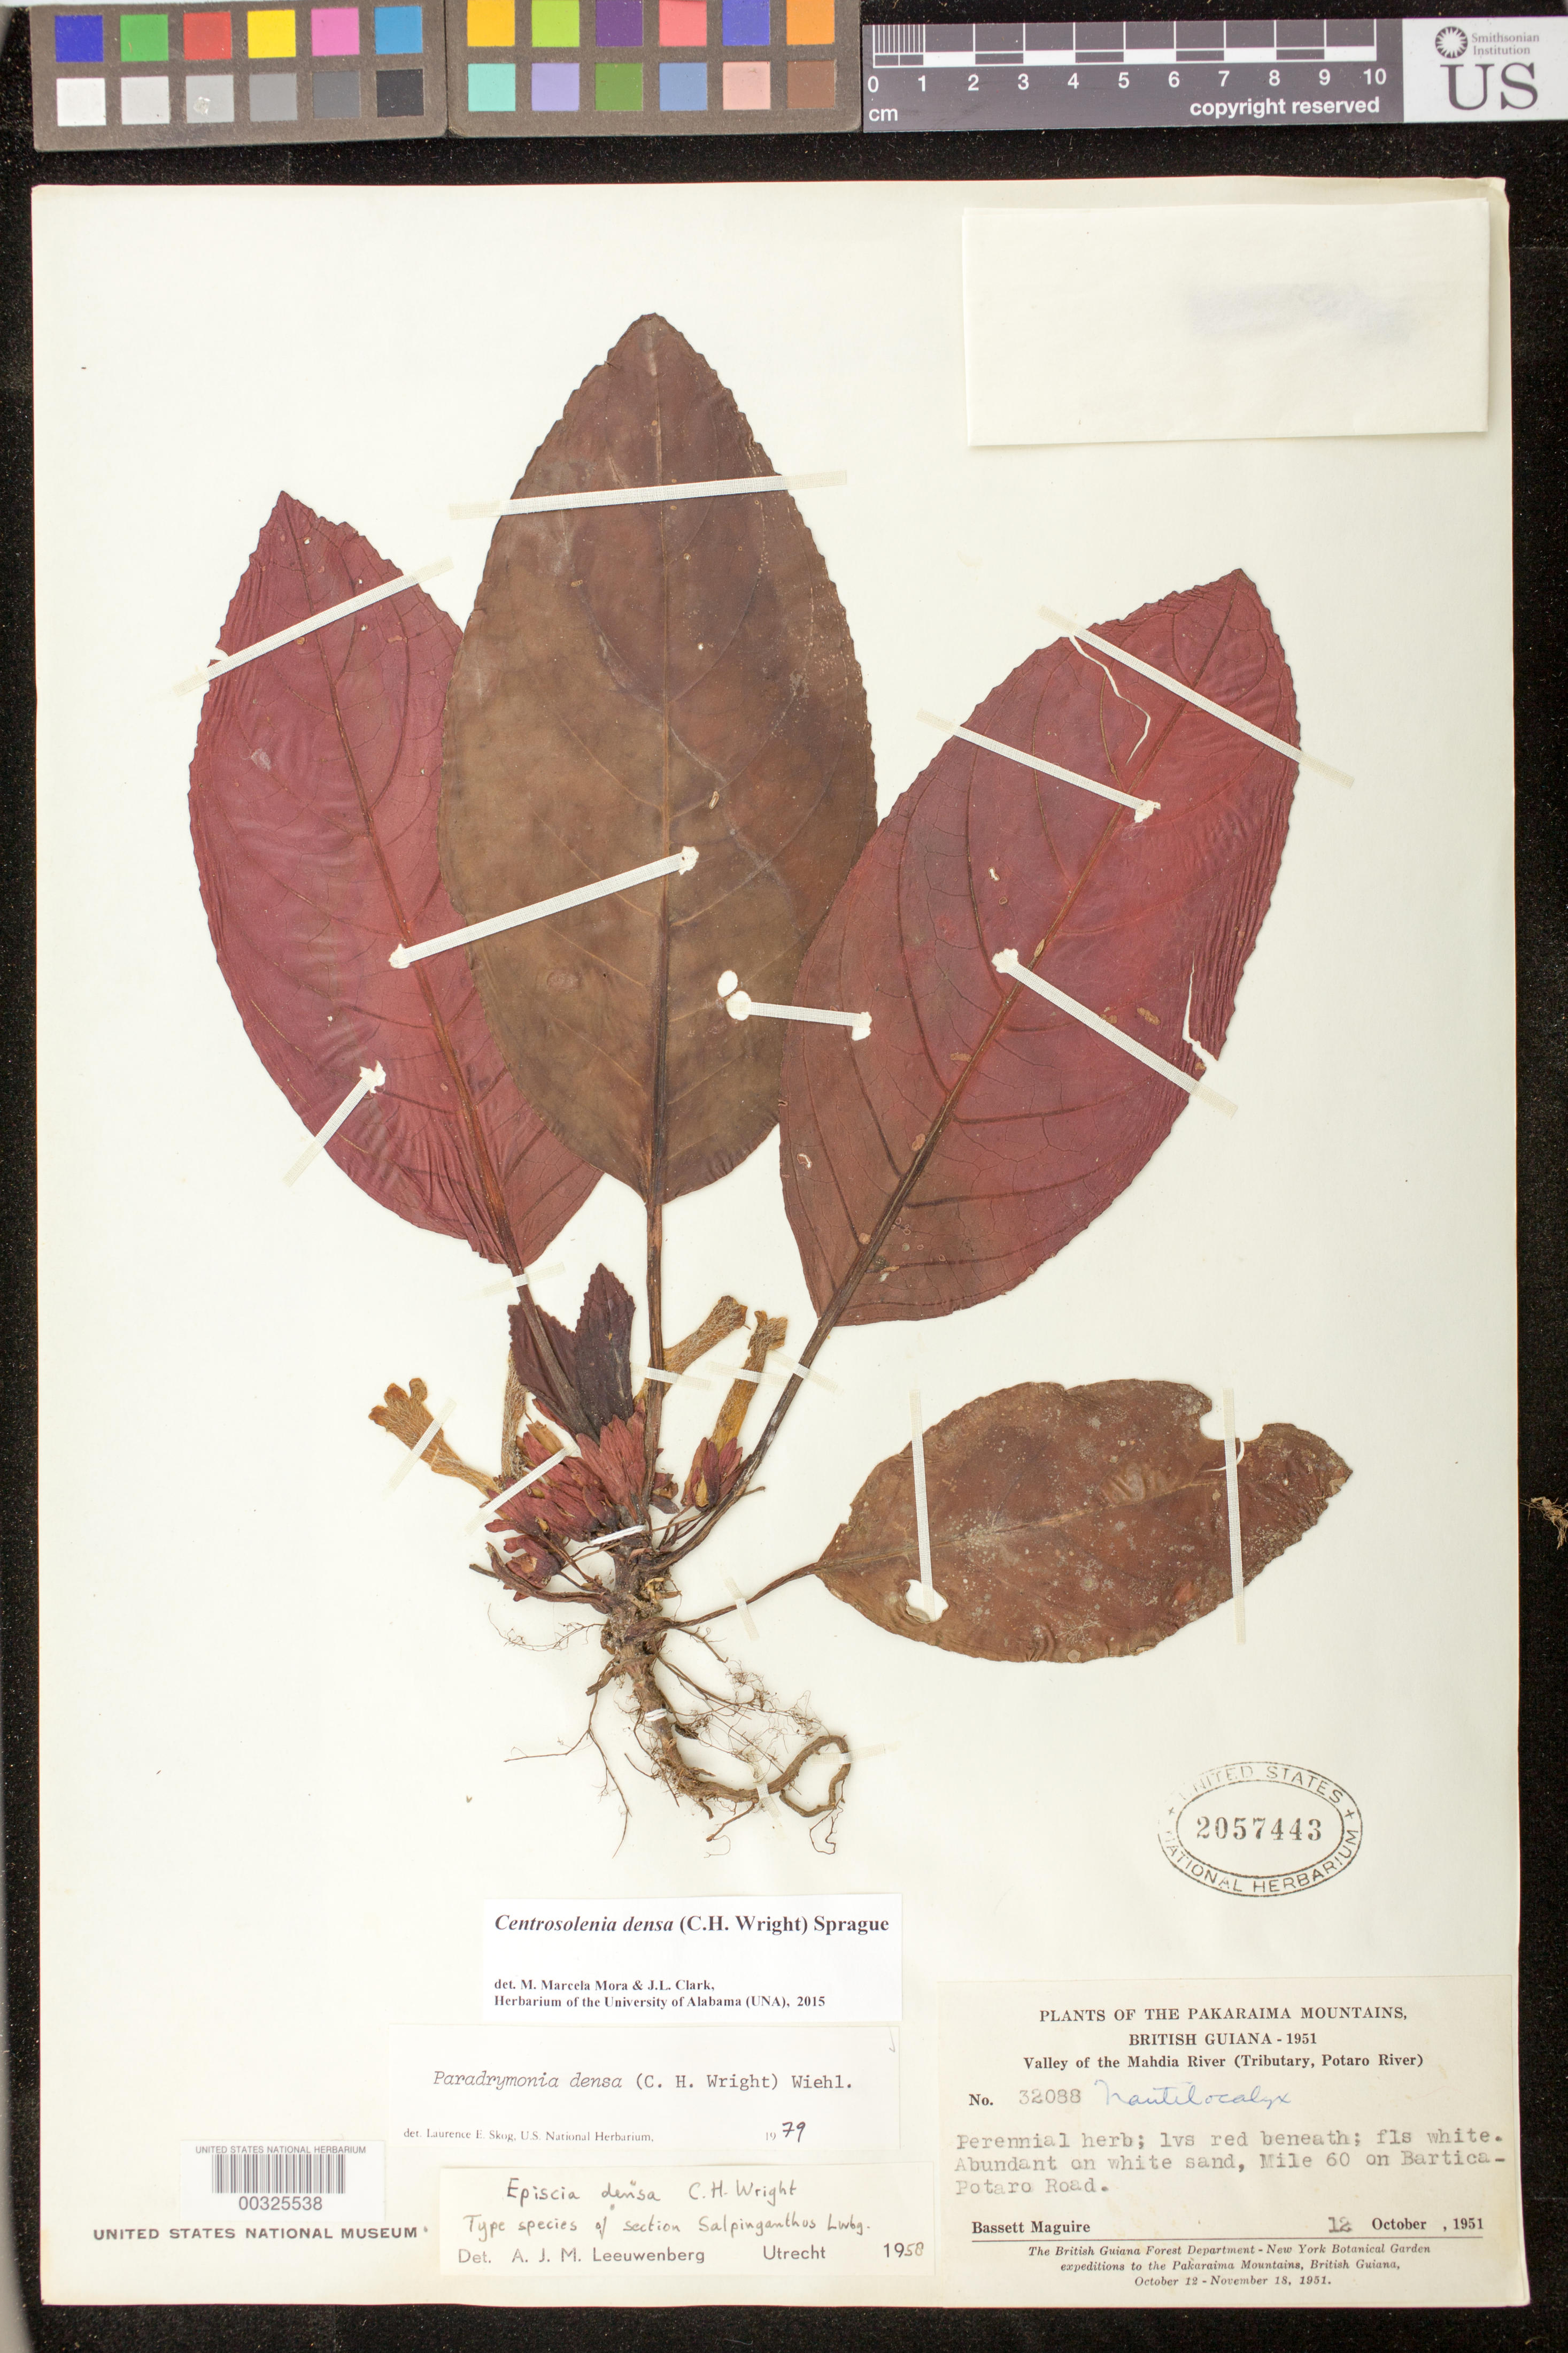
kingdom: Plantae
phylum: Tracheophyta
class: Magnoliopsida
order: Lamiales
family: Gesneriaceae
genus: Centrosolenia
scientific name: Centrosolenia densa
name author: (C.H. Wright) Sprague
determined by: Mora, M. M.; Clark, J. L.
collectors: B. Maguire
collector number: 32088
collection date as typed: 12 Oct 1951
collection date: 1951-10-12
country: Guyana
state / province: Potaro-Siparuni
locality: Valley of the Mahdia River (tributary, Potaro River), Mile 60 on Bartica-Potaro Road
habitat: Abundant on white sand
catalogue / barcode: US 2057443